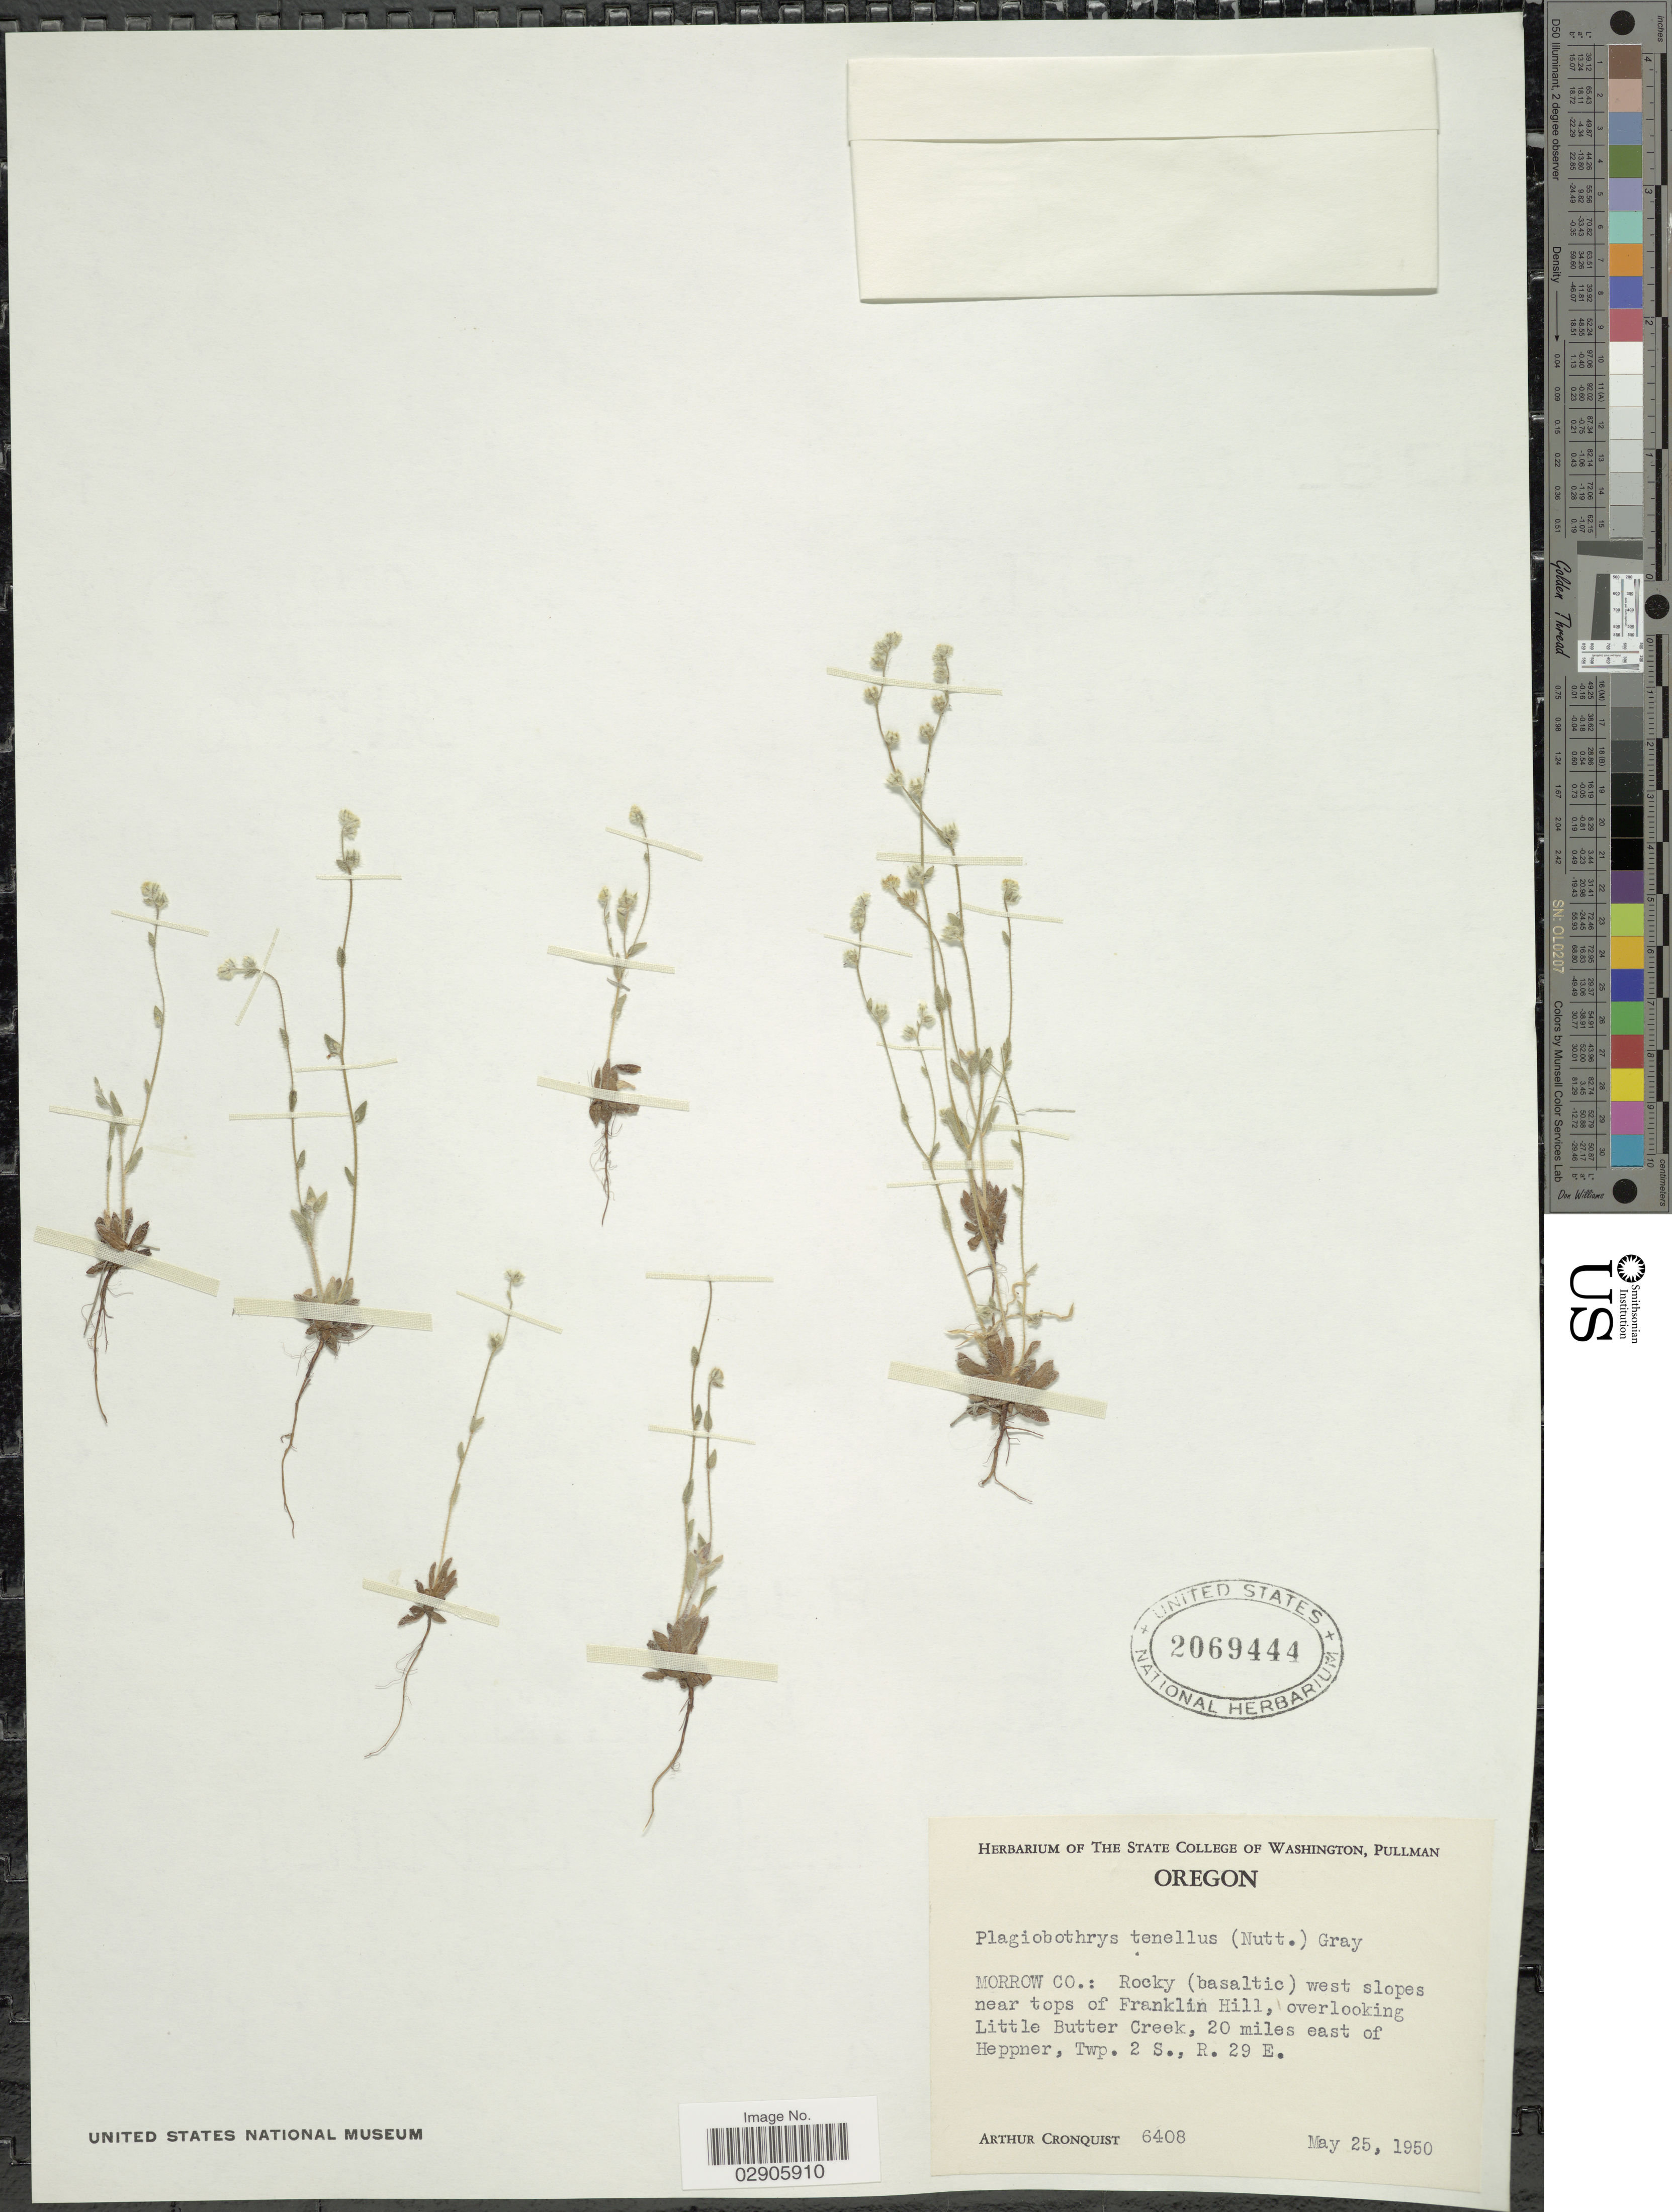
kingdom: Plantae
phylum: Tracheophyta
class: Magnoliopsida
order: Boraginales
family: Boraginaceae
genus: Plagiobothrys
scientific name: Plagiobothrys tenellus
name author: (Nutt.) A. Gray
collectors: A. J. Cronquist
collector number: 6408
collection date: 1950-05-25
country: United States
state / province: Oregon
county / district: Morrow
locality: Morrow Co.: Rocky (basaltic) west slopes near tops of Franklin Hill, overlooking Little Butter Creek, 20 miles east of Heppner, Twp. 2 S., R. 29 E.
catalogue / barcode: US 2069444